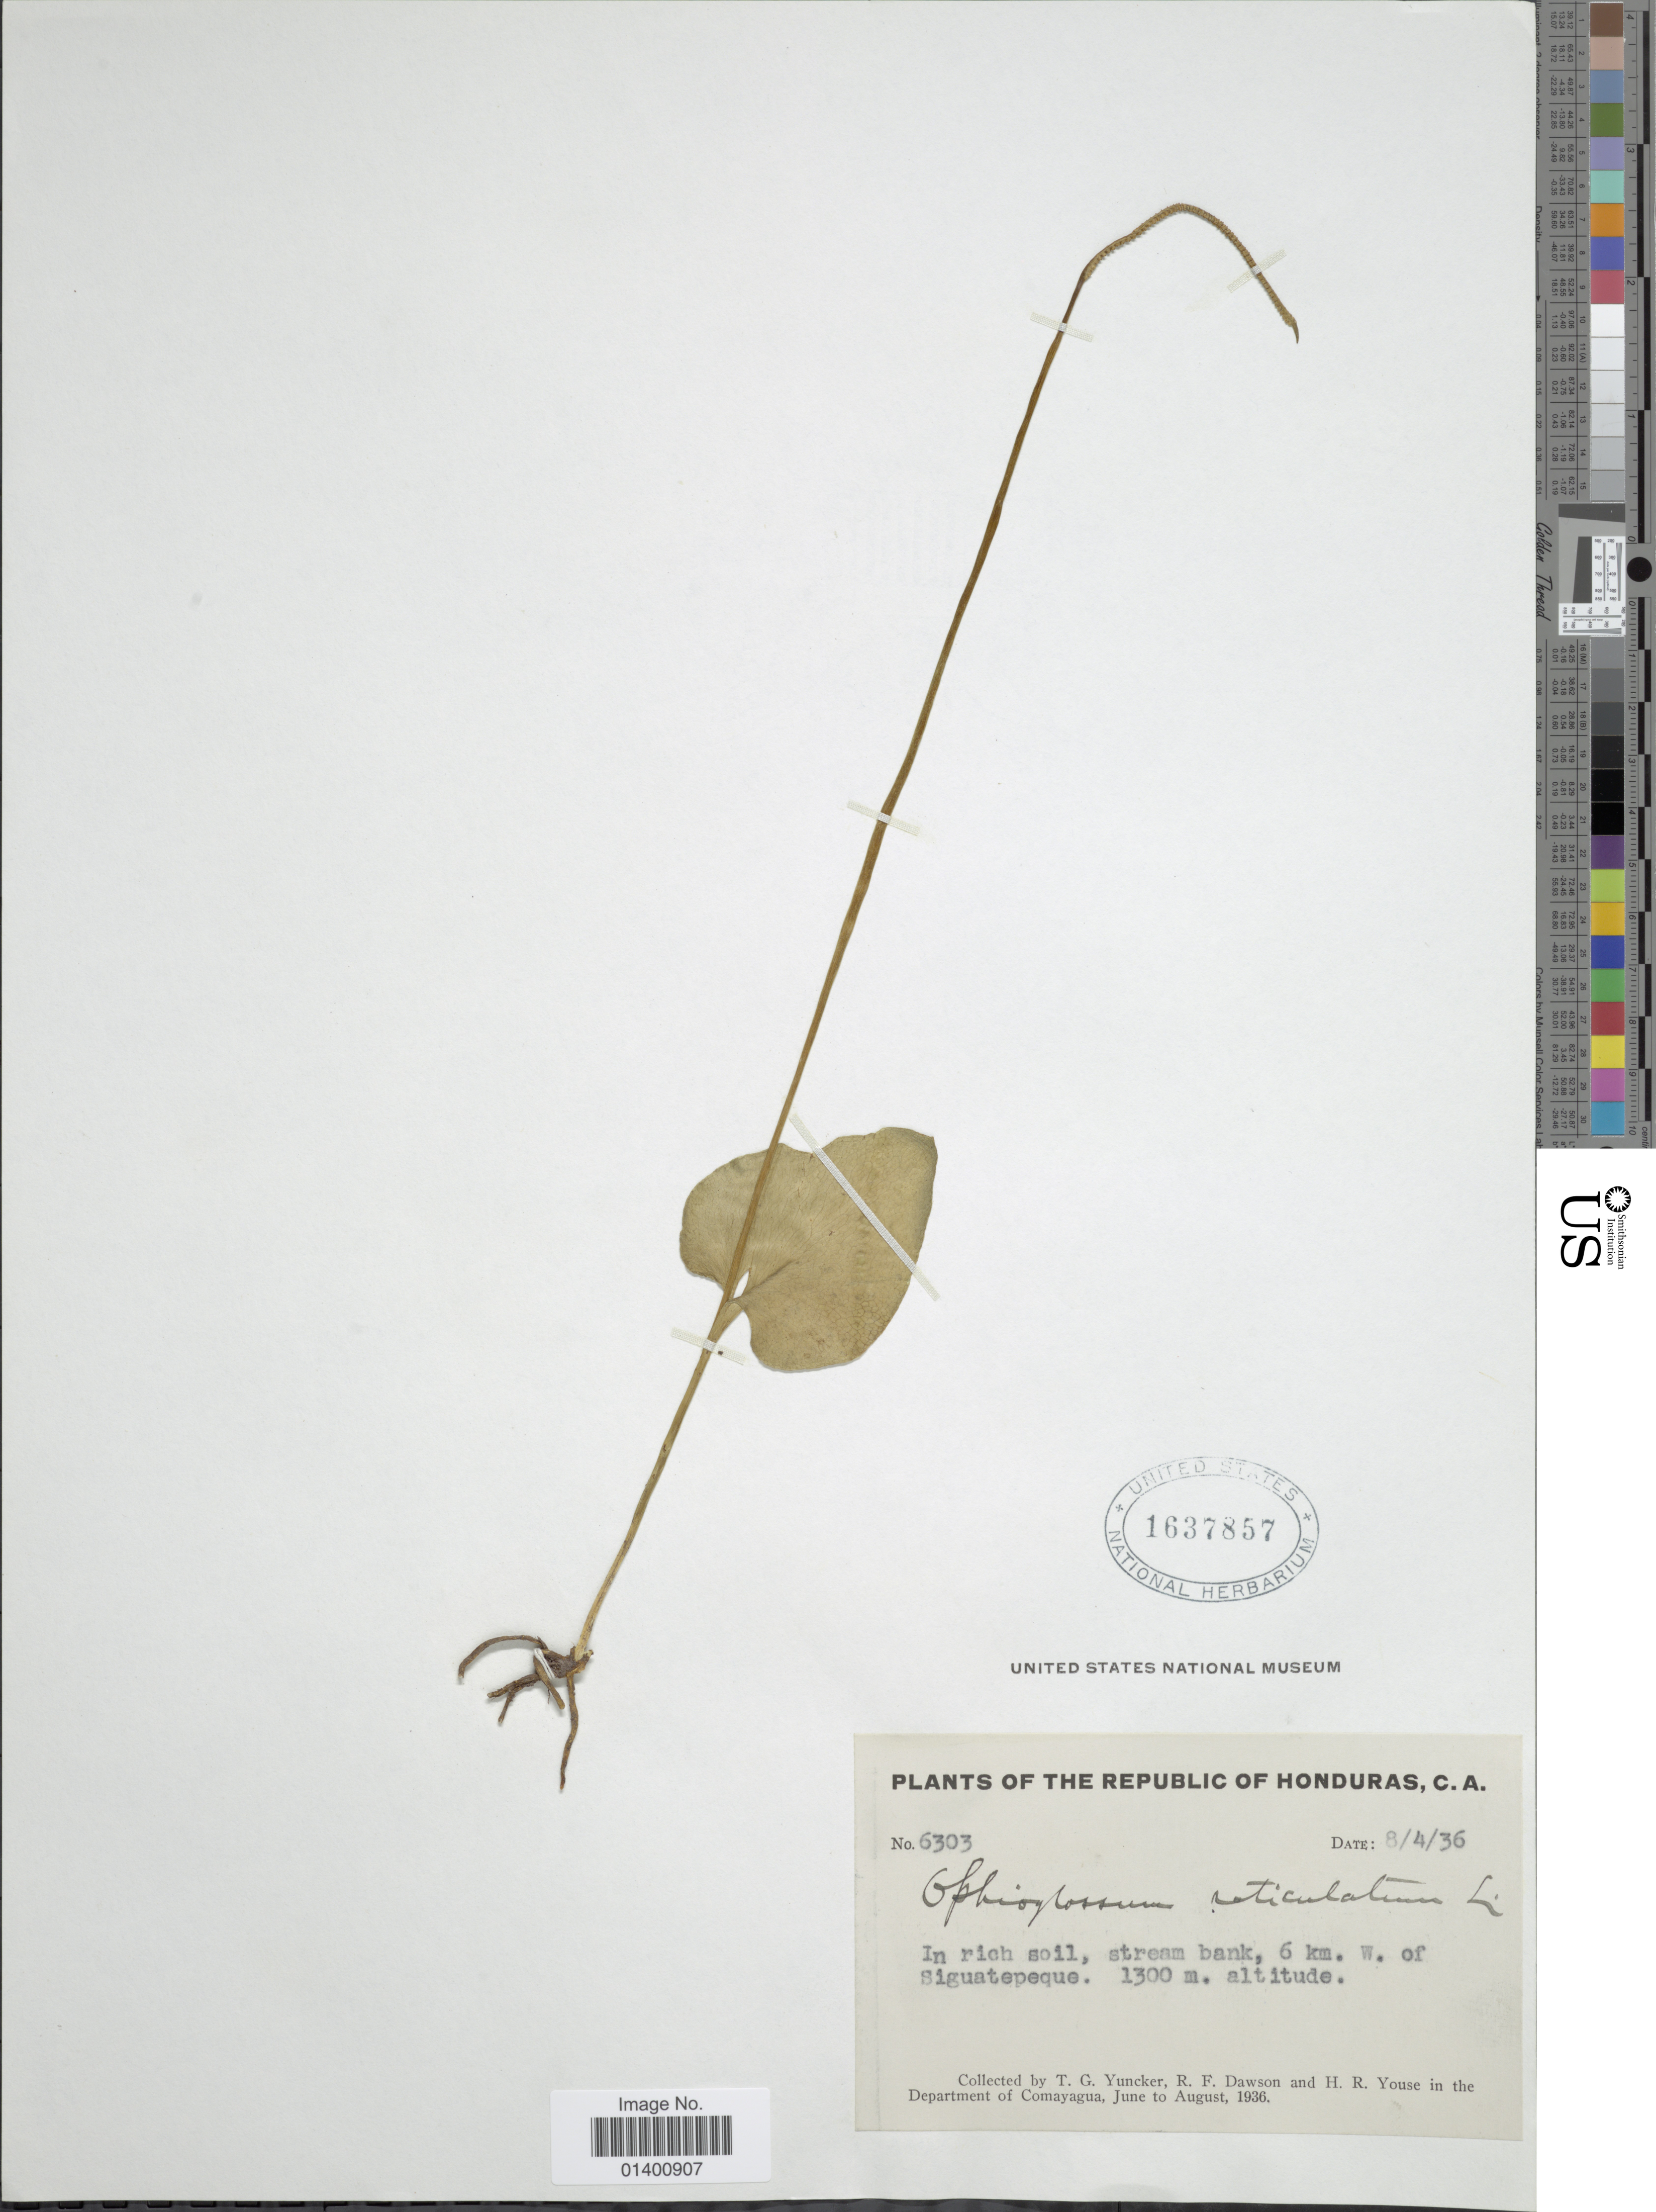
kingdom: Plantae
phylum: Tracheophyta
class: Polypodiopsida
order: Ophioglossales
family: Ophioglossaceae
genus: Ophioglossum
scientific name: Ophioglossum reticulatum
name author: L.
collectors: T. G. Yuncker, R. F. Dawson & H. Youse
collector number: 6303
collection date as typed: Transcribed d/m/y: 8/4/36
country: Honduras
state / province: Comayagua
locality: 6 km W. of Siguatepeque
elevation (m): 1300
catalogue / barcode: US 1637857